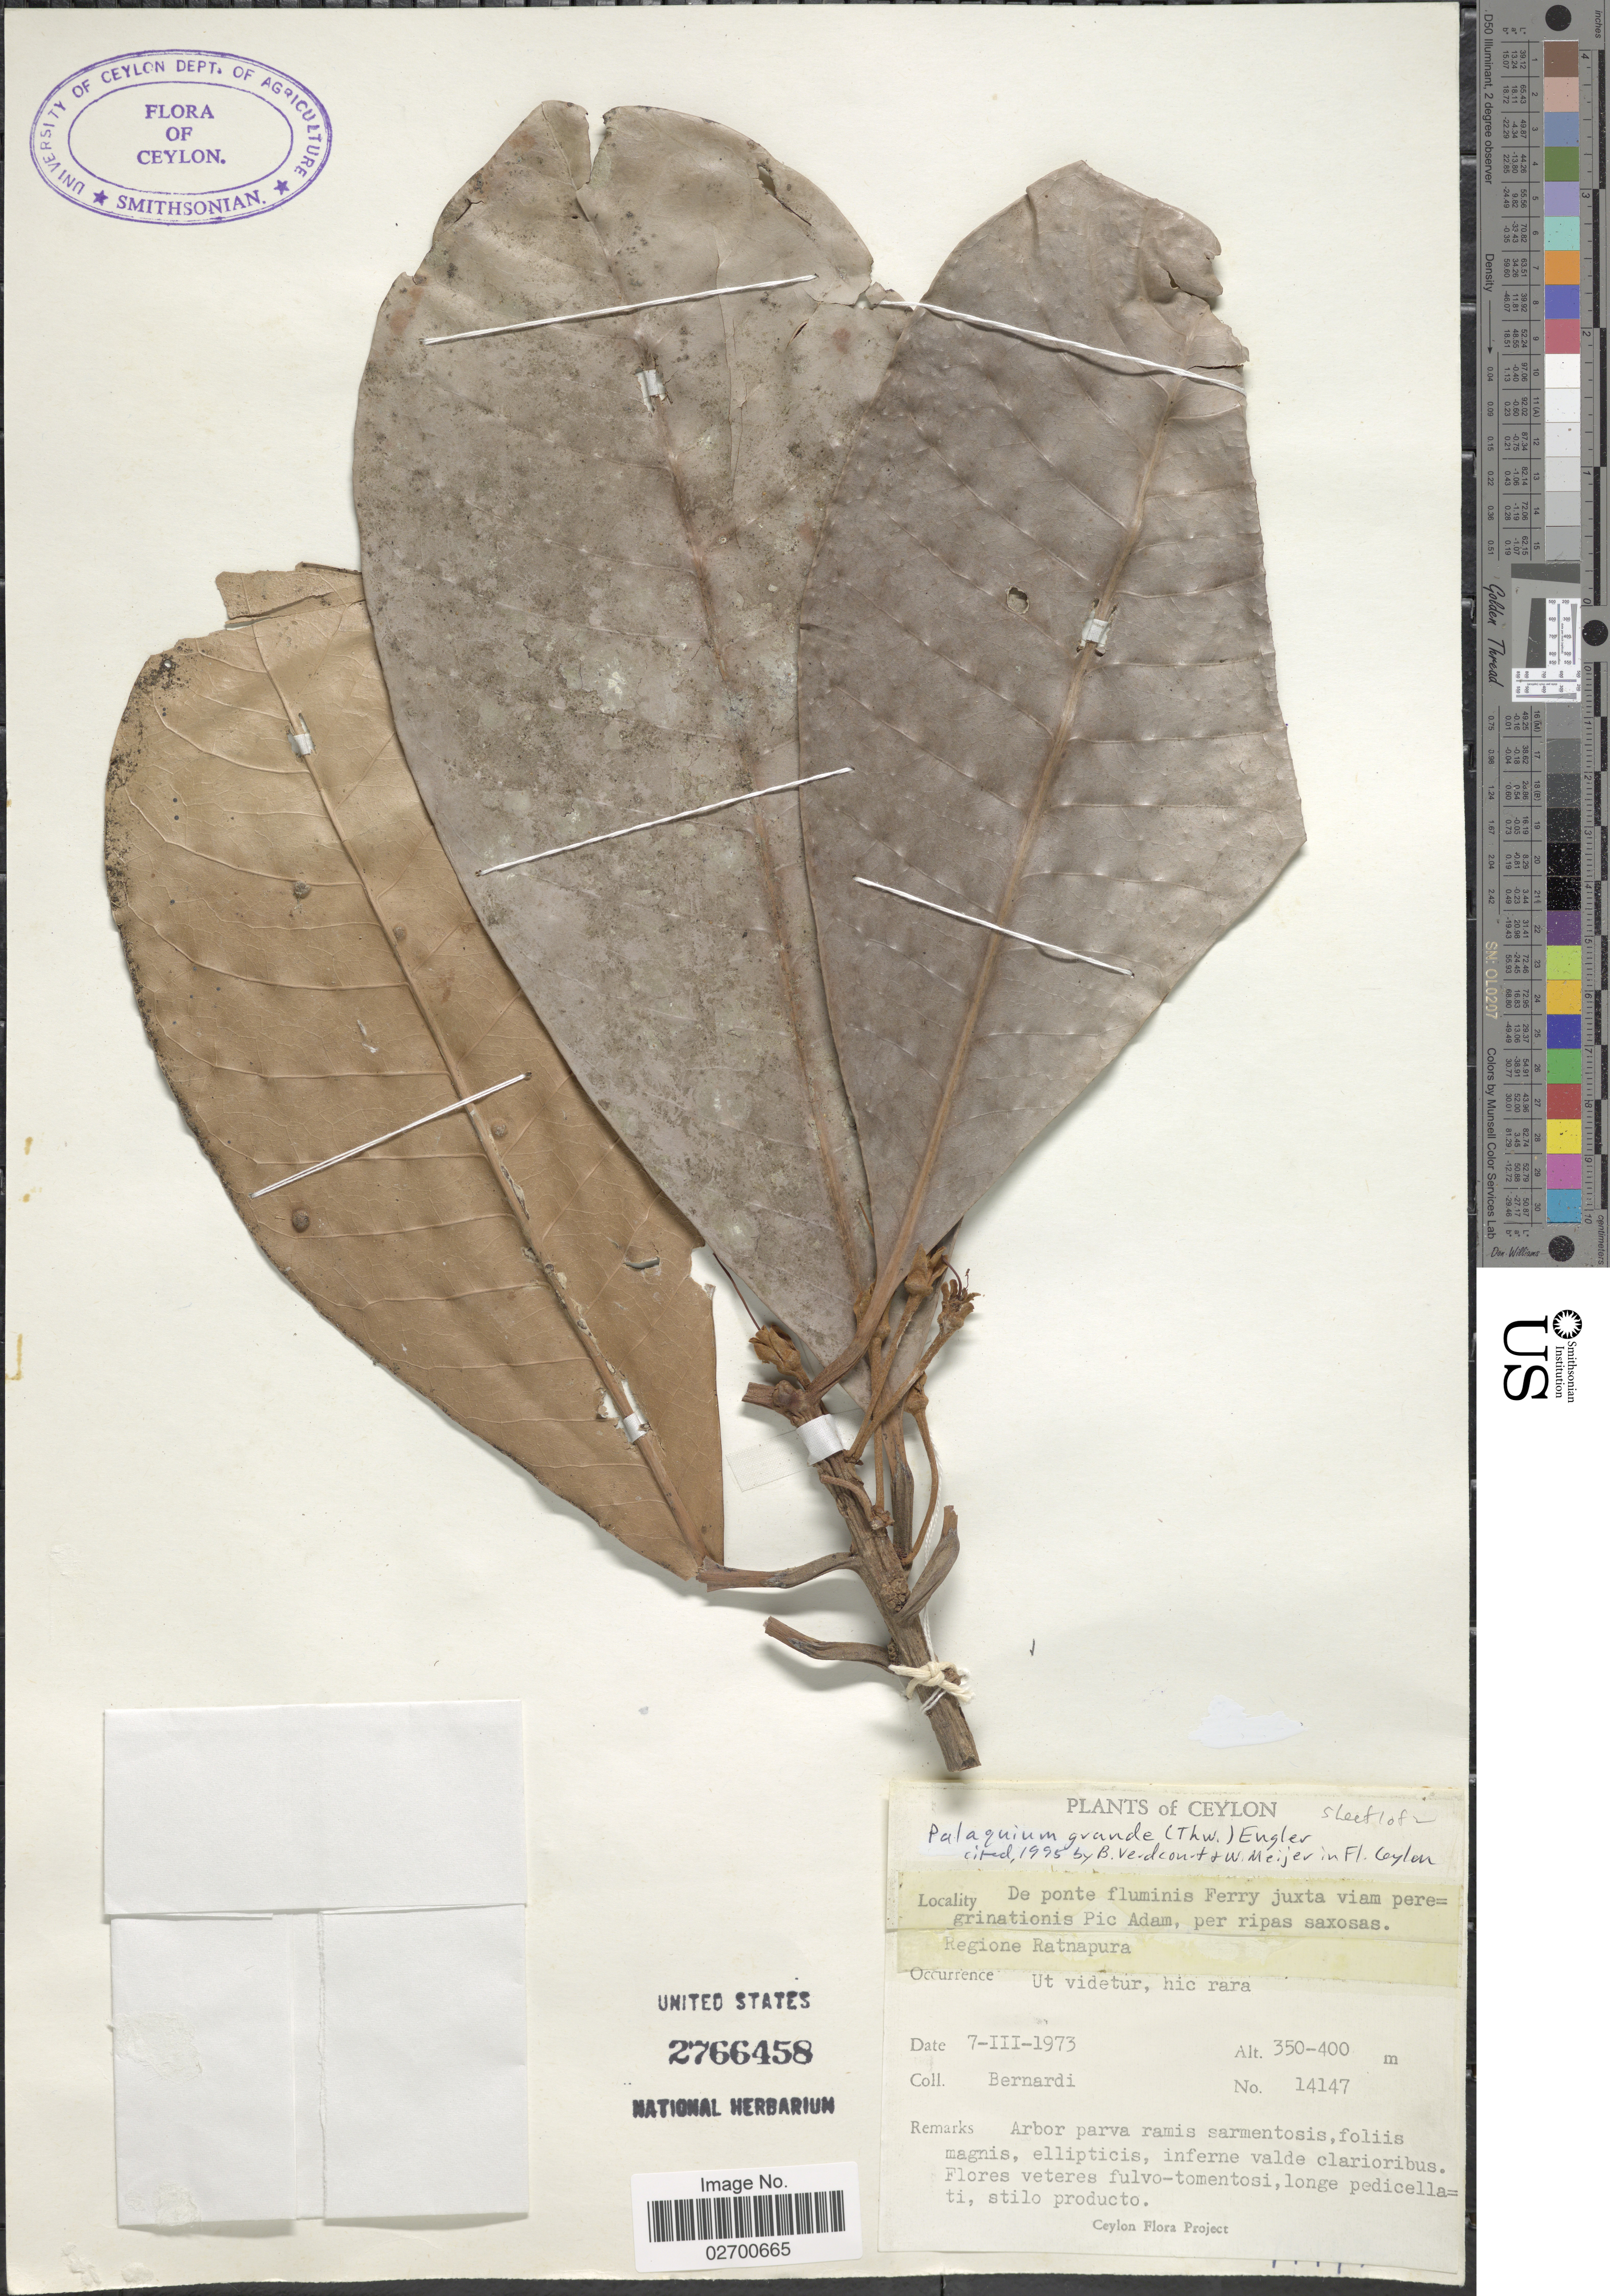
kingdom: Plantae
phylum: Tracheophyta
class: Magnoliopsida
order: Ericales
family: Sapotaceae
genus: Palaquium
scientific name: Palaquium grande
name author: (Thwaites) Engl.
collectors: Bernardi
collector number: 14147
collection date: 1973-03-07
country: Sri Lanka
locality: Ceylon, De ponte fluminis Ferry juxta viam pere=grinationis Pic Adam, per ripas saxosas. Regione Ratnapura. Ut videtur, hic rara.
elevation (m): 350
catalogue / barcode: US 2766458